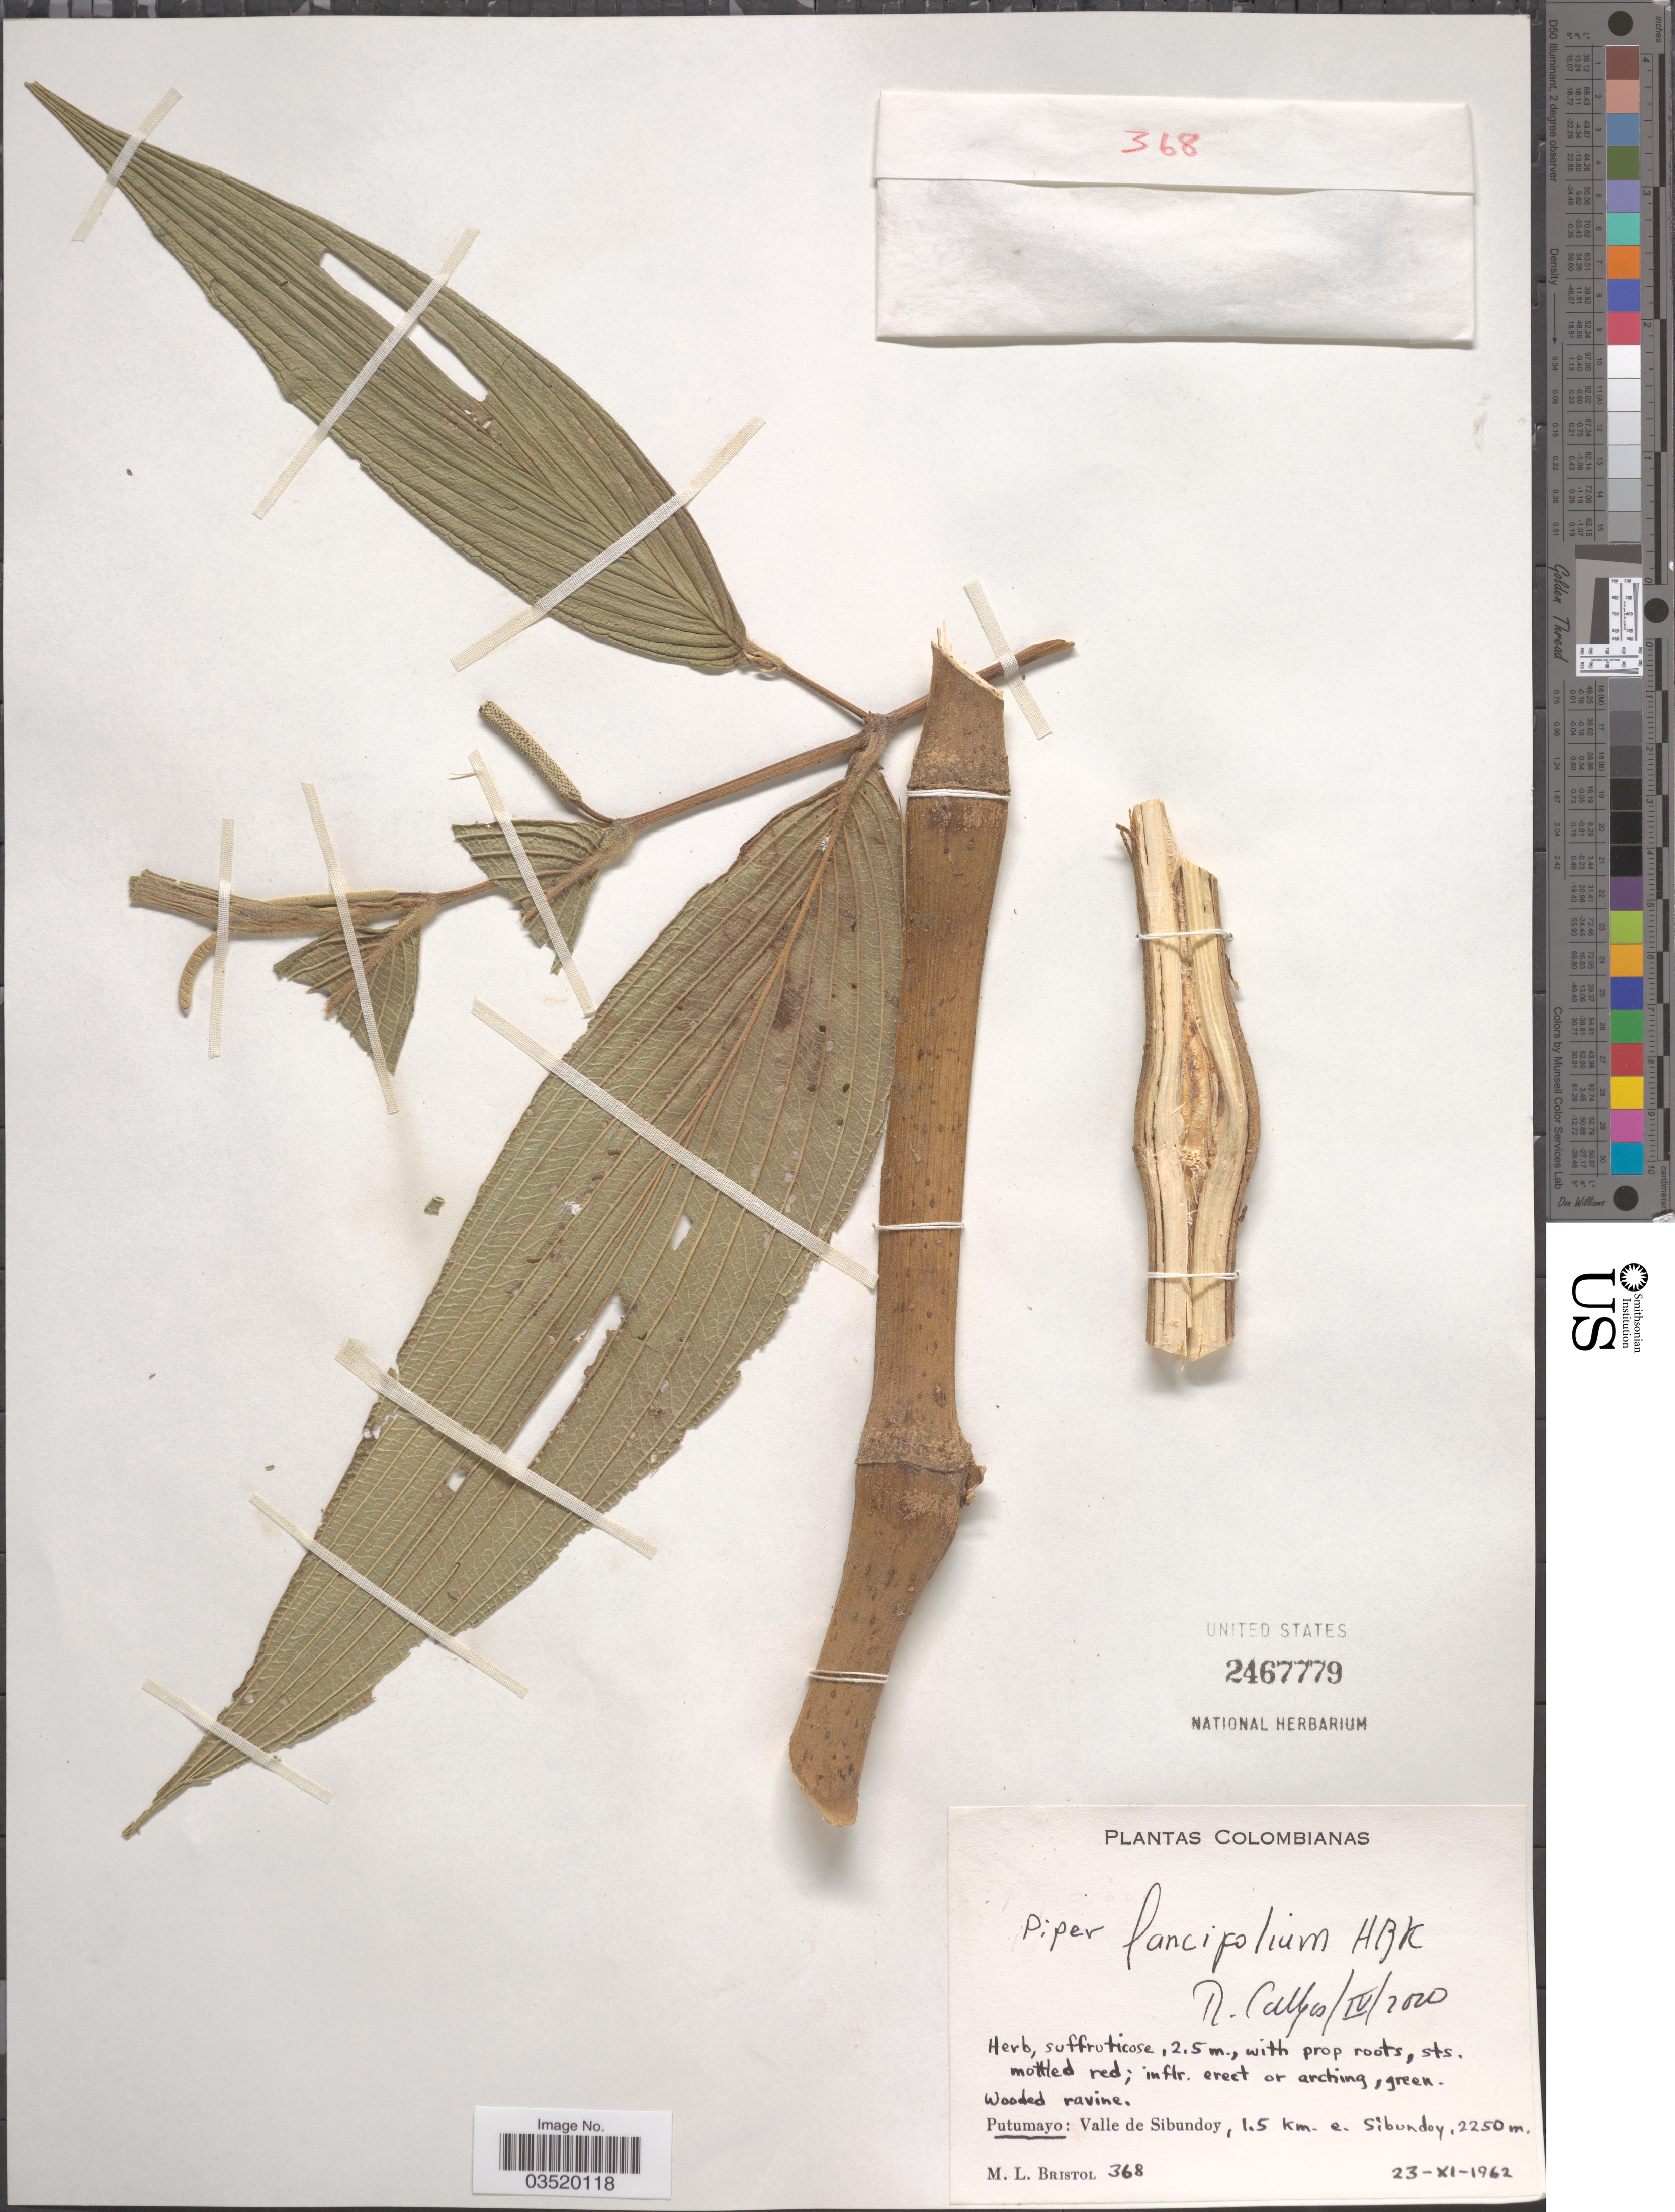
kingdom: Plantae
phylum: Tracheophyta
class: Magnoliopsida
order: Piperales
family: Piperaceae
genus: Piper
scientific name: Piper lanceifolium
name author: Kunth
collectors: M. L. Bristol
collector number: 368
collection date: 1962-11-23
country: Colombia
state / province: Putumayo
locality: Valle de Subundoy, 1.5 km. e. Subundoy.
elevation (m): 2250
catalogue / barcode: US 2467779